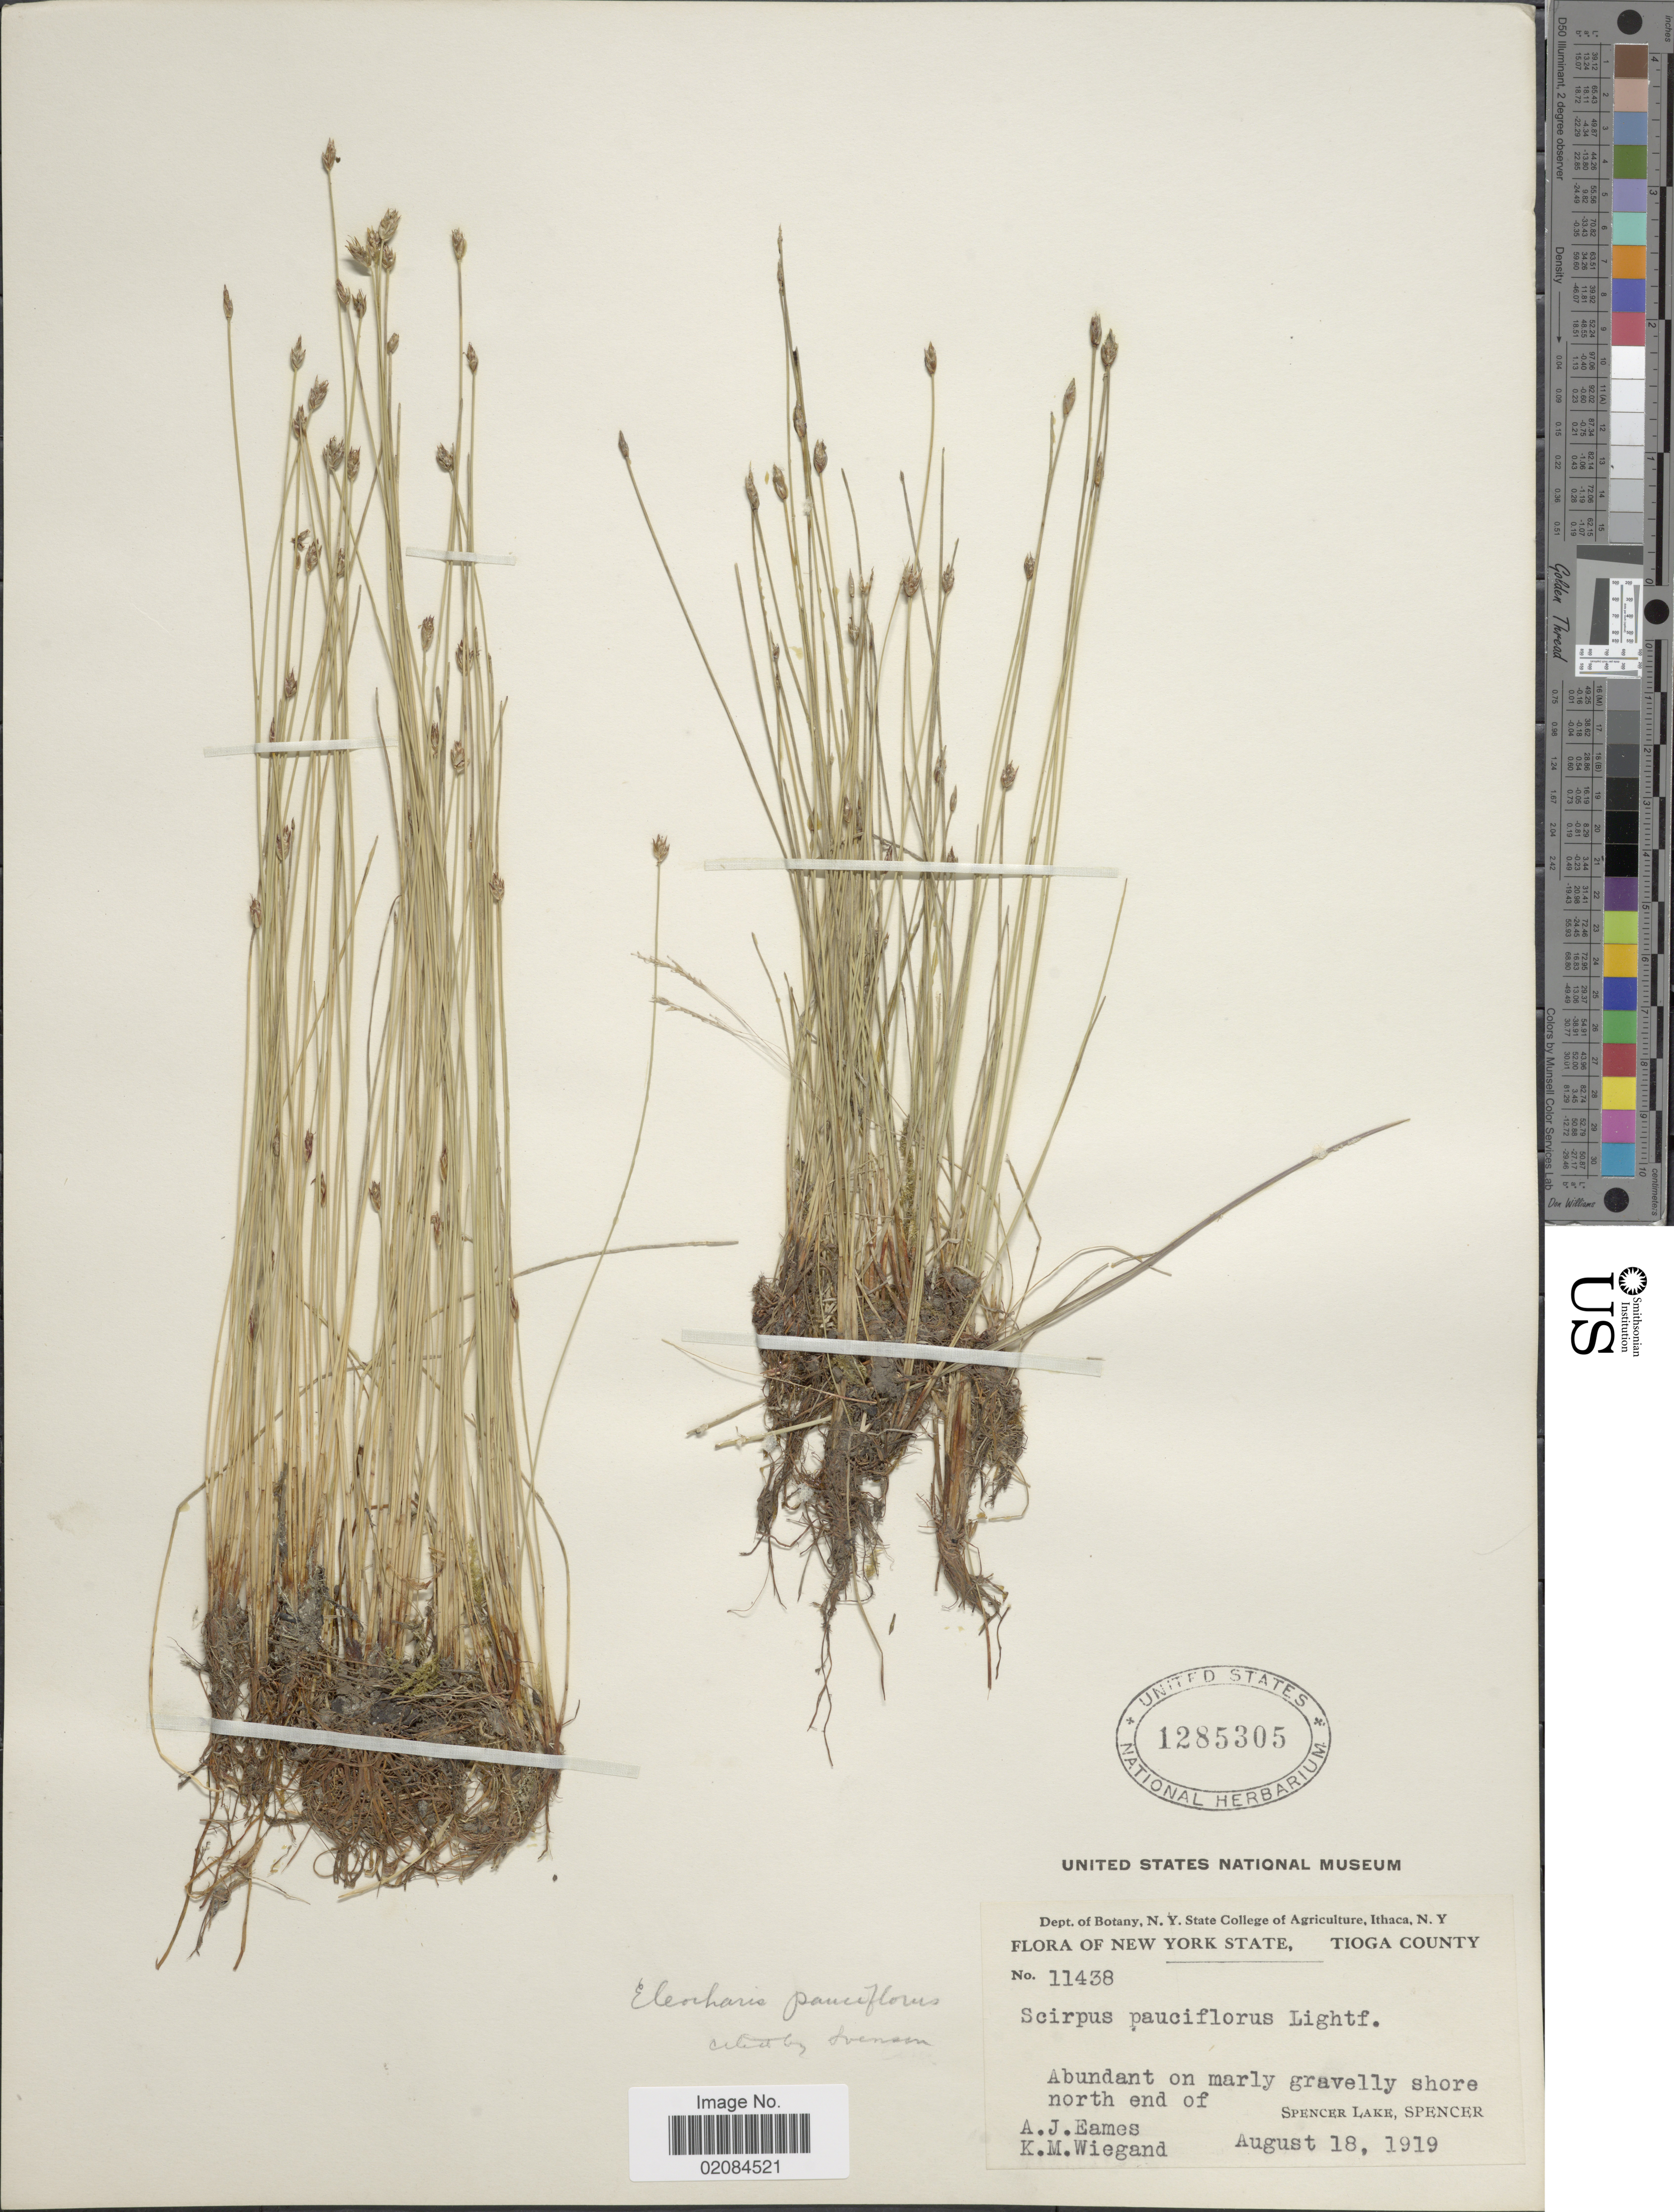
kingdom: Plantae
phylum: Tracheophyta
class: Liliopsida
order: Poales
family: Cyperaceae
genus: Eleocharis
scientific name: Eleocharis quinqueflora subsp. fernaldii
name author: (Svenson) Hultén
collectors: A. J. Eames & K. M. Wiegand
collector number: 11438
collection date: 1919-08-10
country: United States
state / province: New York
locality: Tioga County, North end of Spencer Lake, Spencer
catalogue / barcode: US 1285305